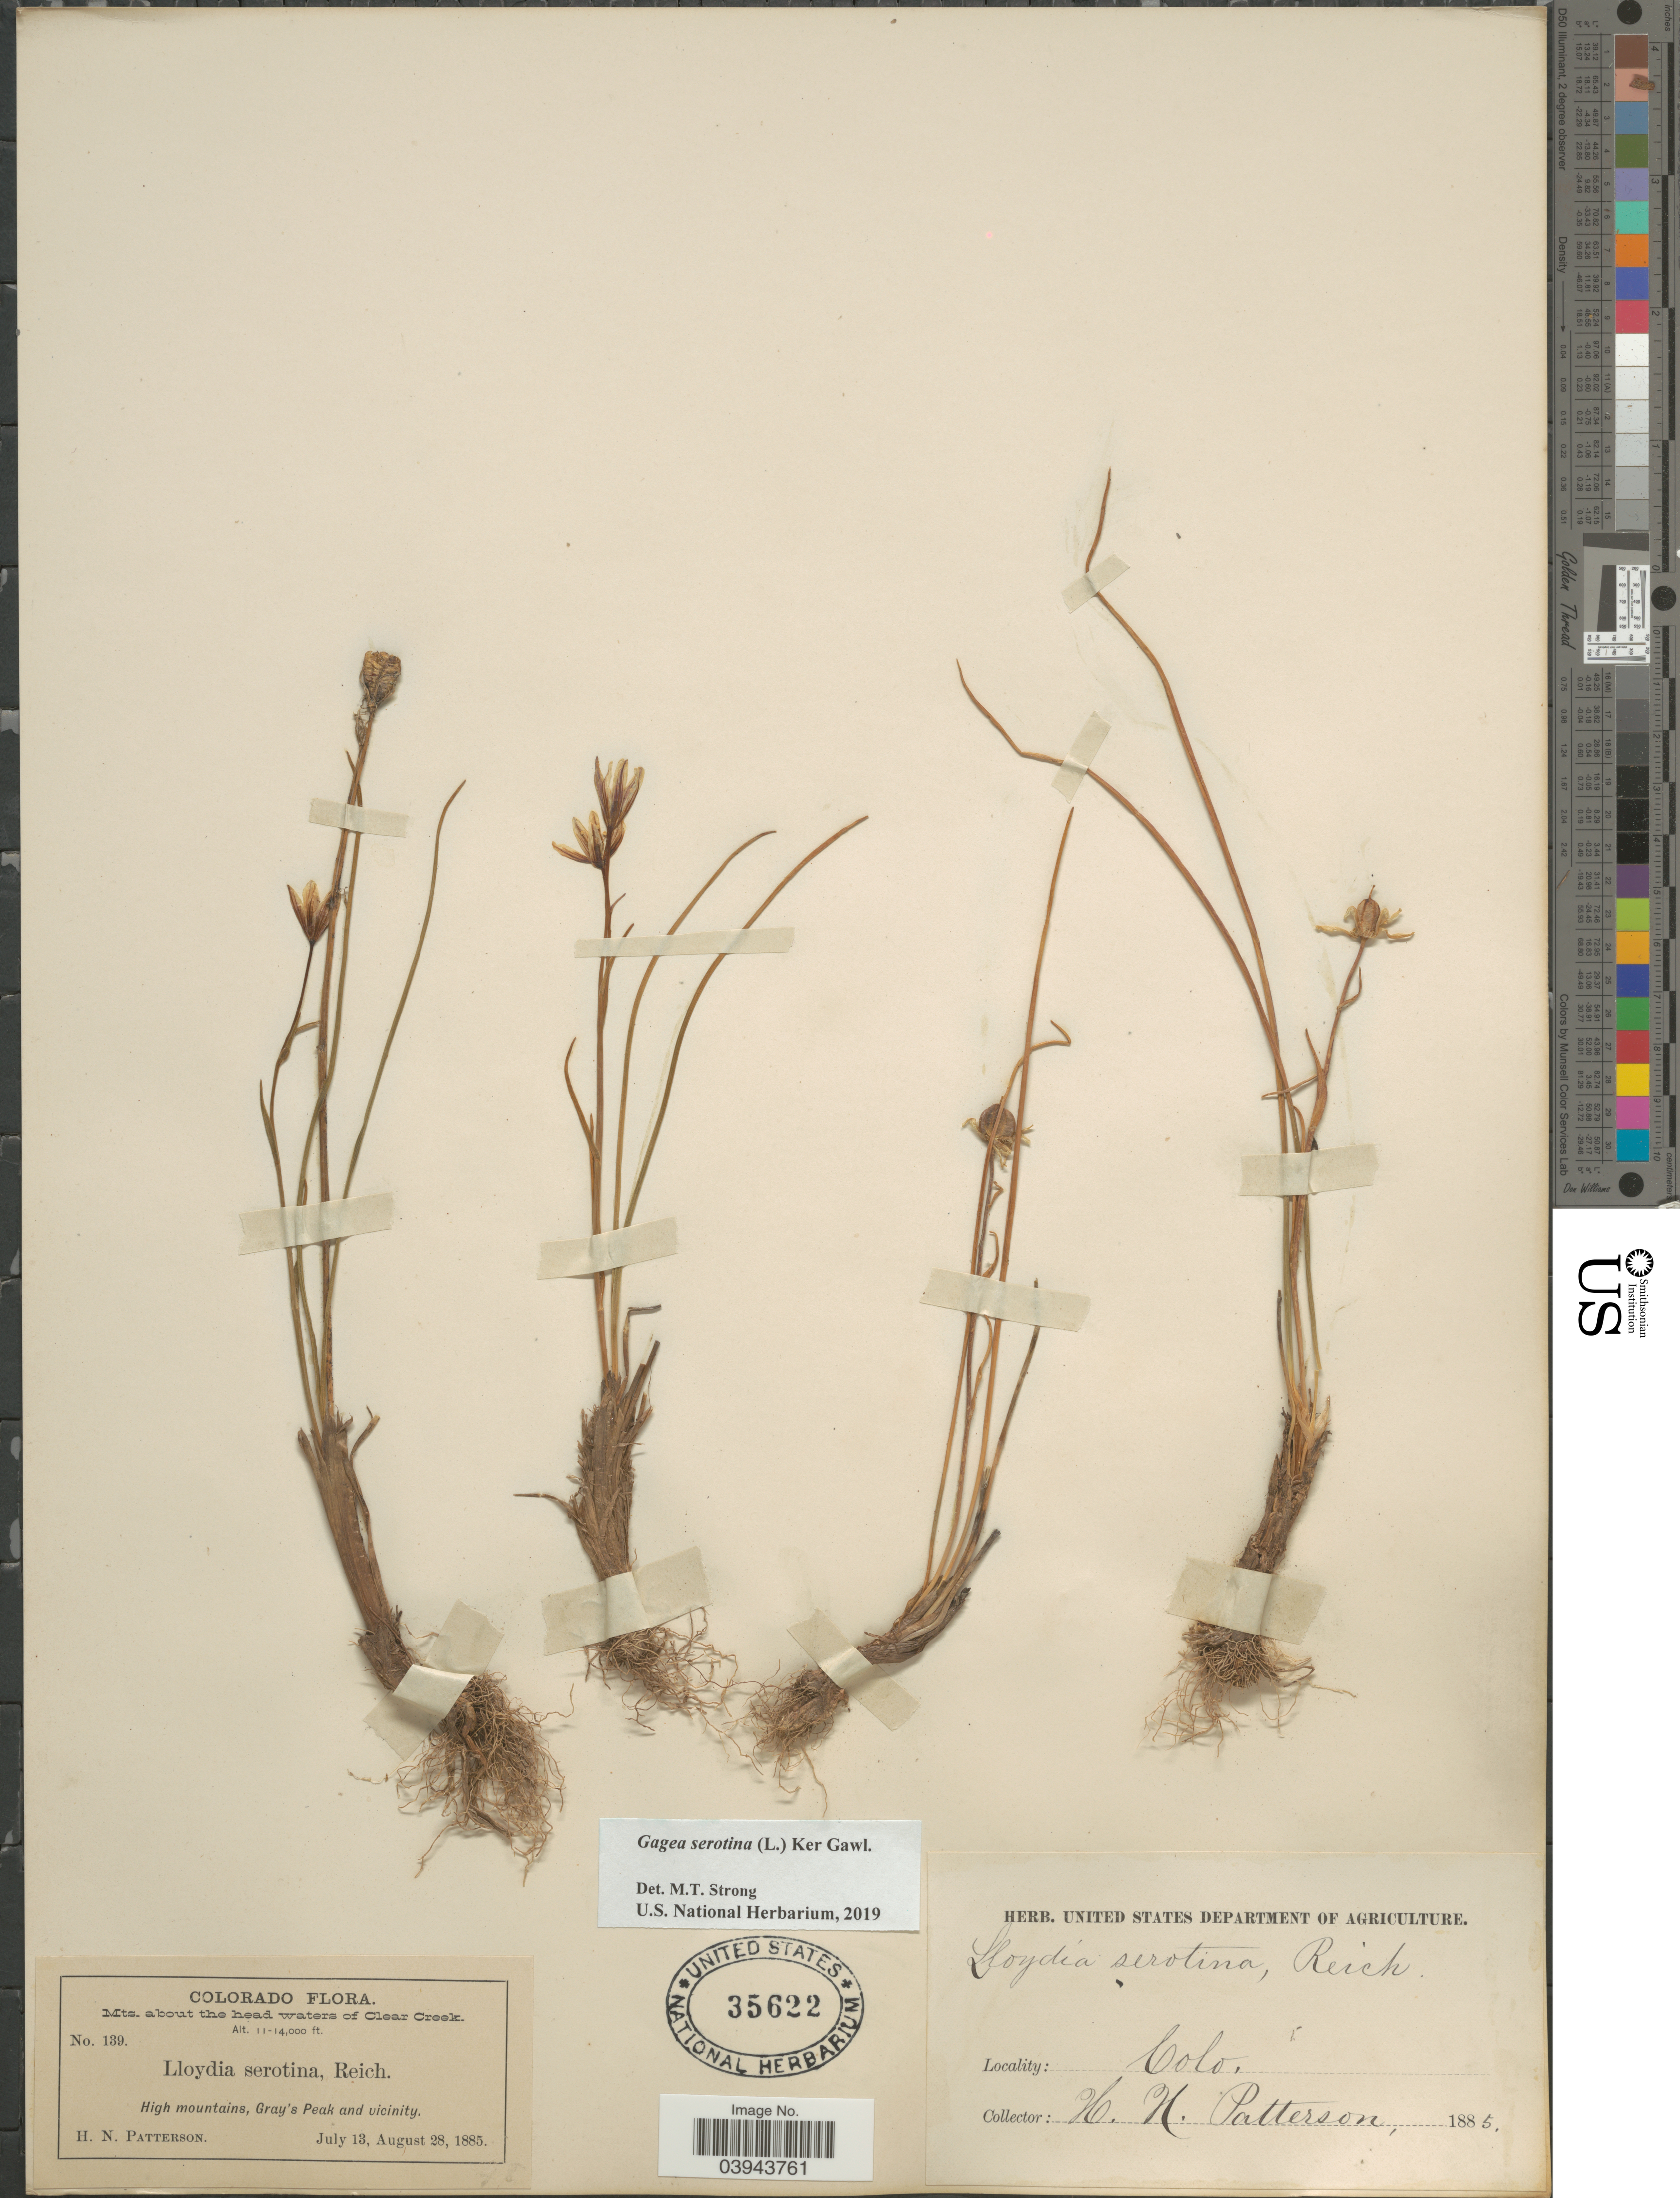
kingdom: Plantae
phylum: Tracheophyta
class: Liliopsida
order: Liliales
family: Liliaceae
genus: Lloydia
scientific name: Lloydia serotina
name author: (L.) Salisb. ex Rchb.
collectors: H. N. Patterson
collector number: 139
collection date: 1885-07-13/1885-08-28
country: United States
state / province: Colorado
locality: Mts. about the head waters of Clear Creek. High mountains, Gray's Peak and vicinity.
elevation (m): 3353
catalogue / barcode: US 35622